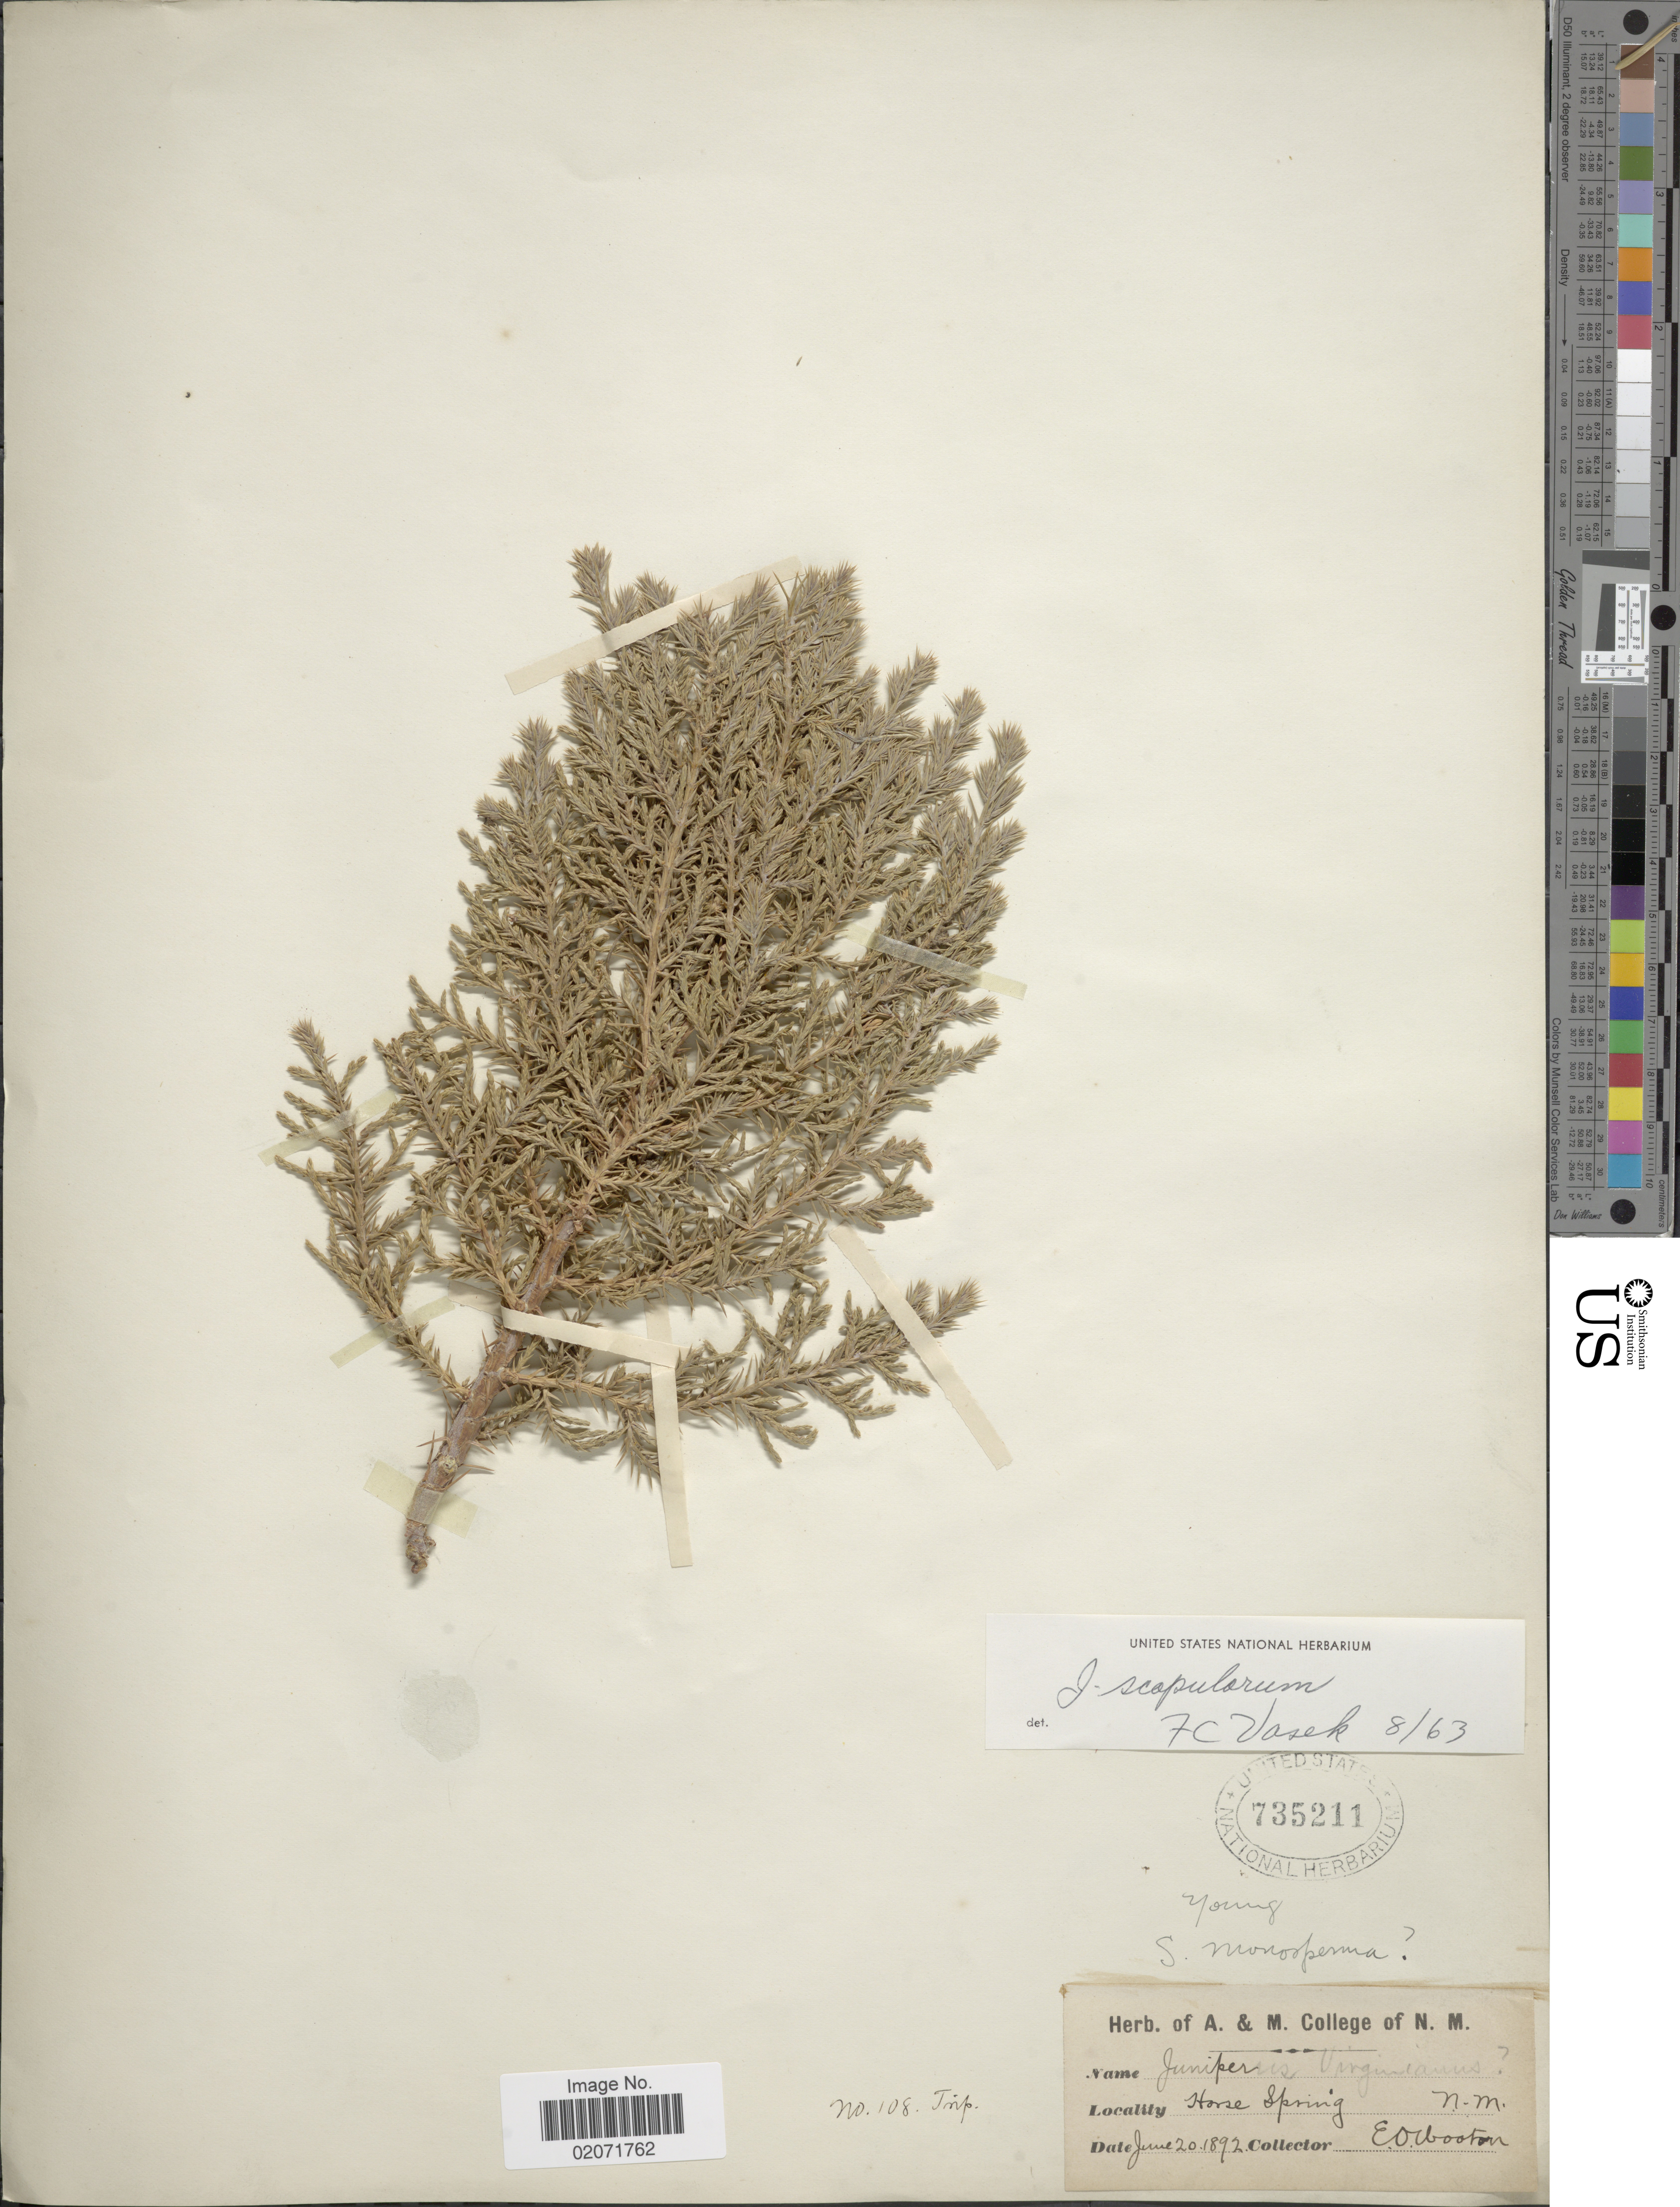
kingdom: Plantae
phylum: Tracheophyta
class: Pinopsida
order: Pinales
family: Cupressaceae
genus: Juniperus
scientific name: Juniperus scopulorum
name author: Sarg.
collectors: E. O. Wooton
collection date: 1892-06-20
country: United States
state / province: New Mexico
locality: Horse Spring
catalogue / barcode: US 735211